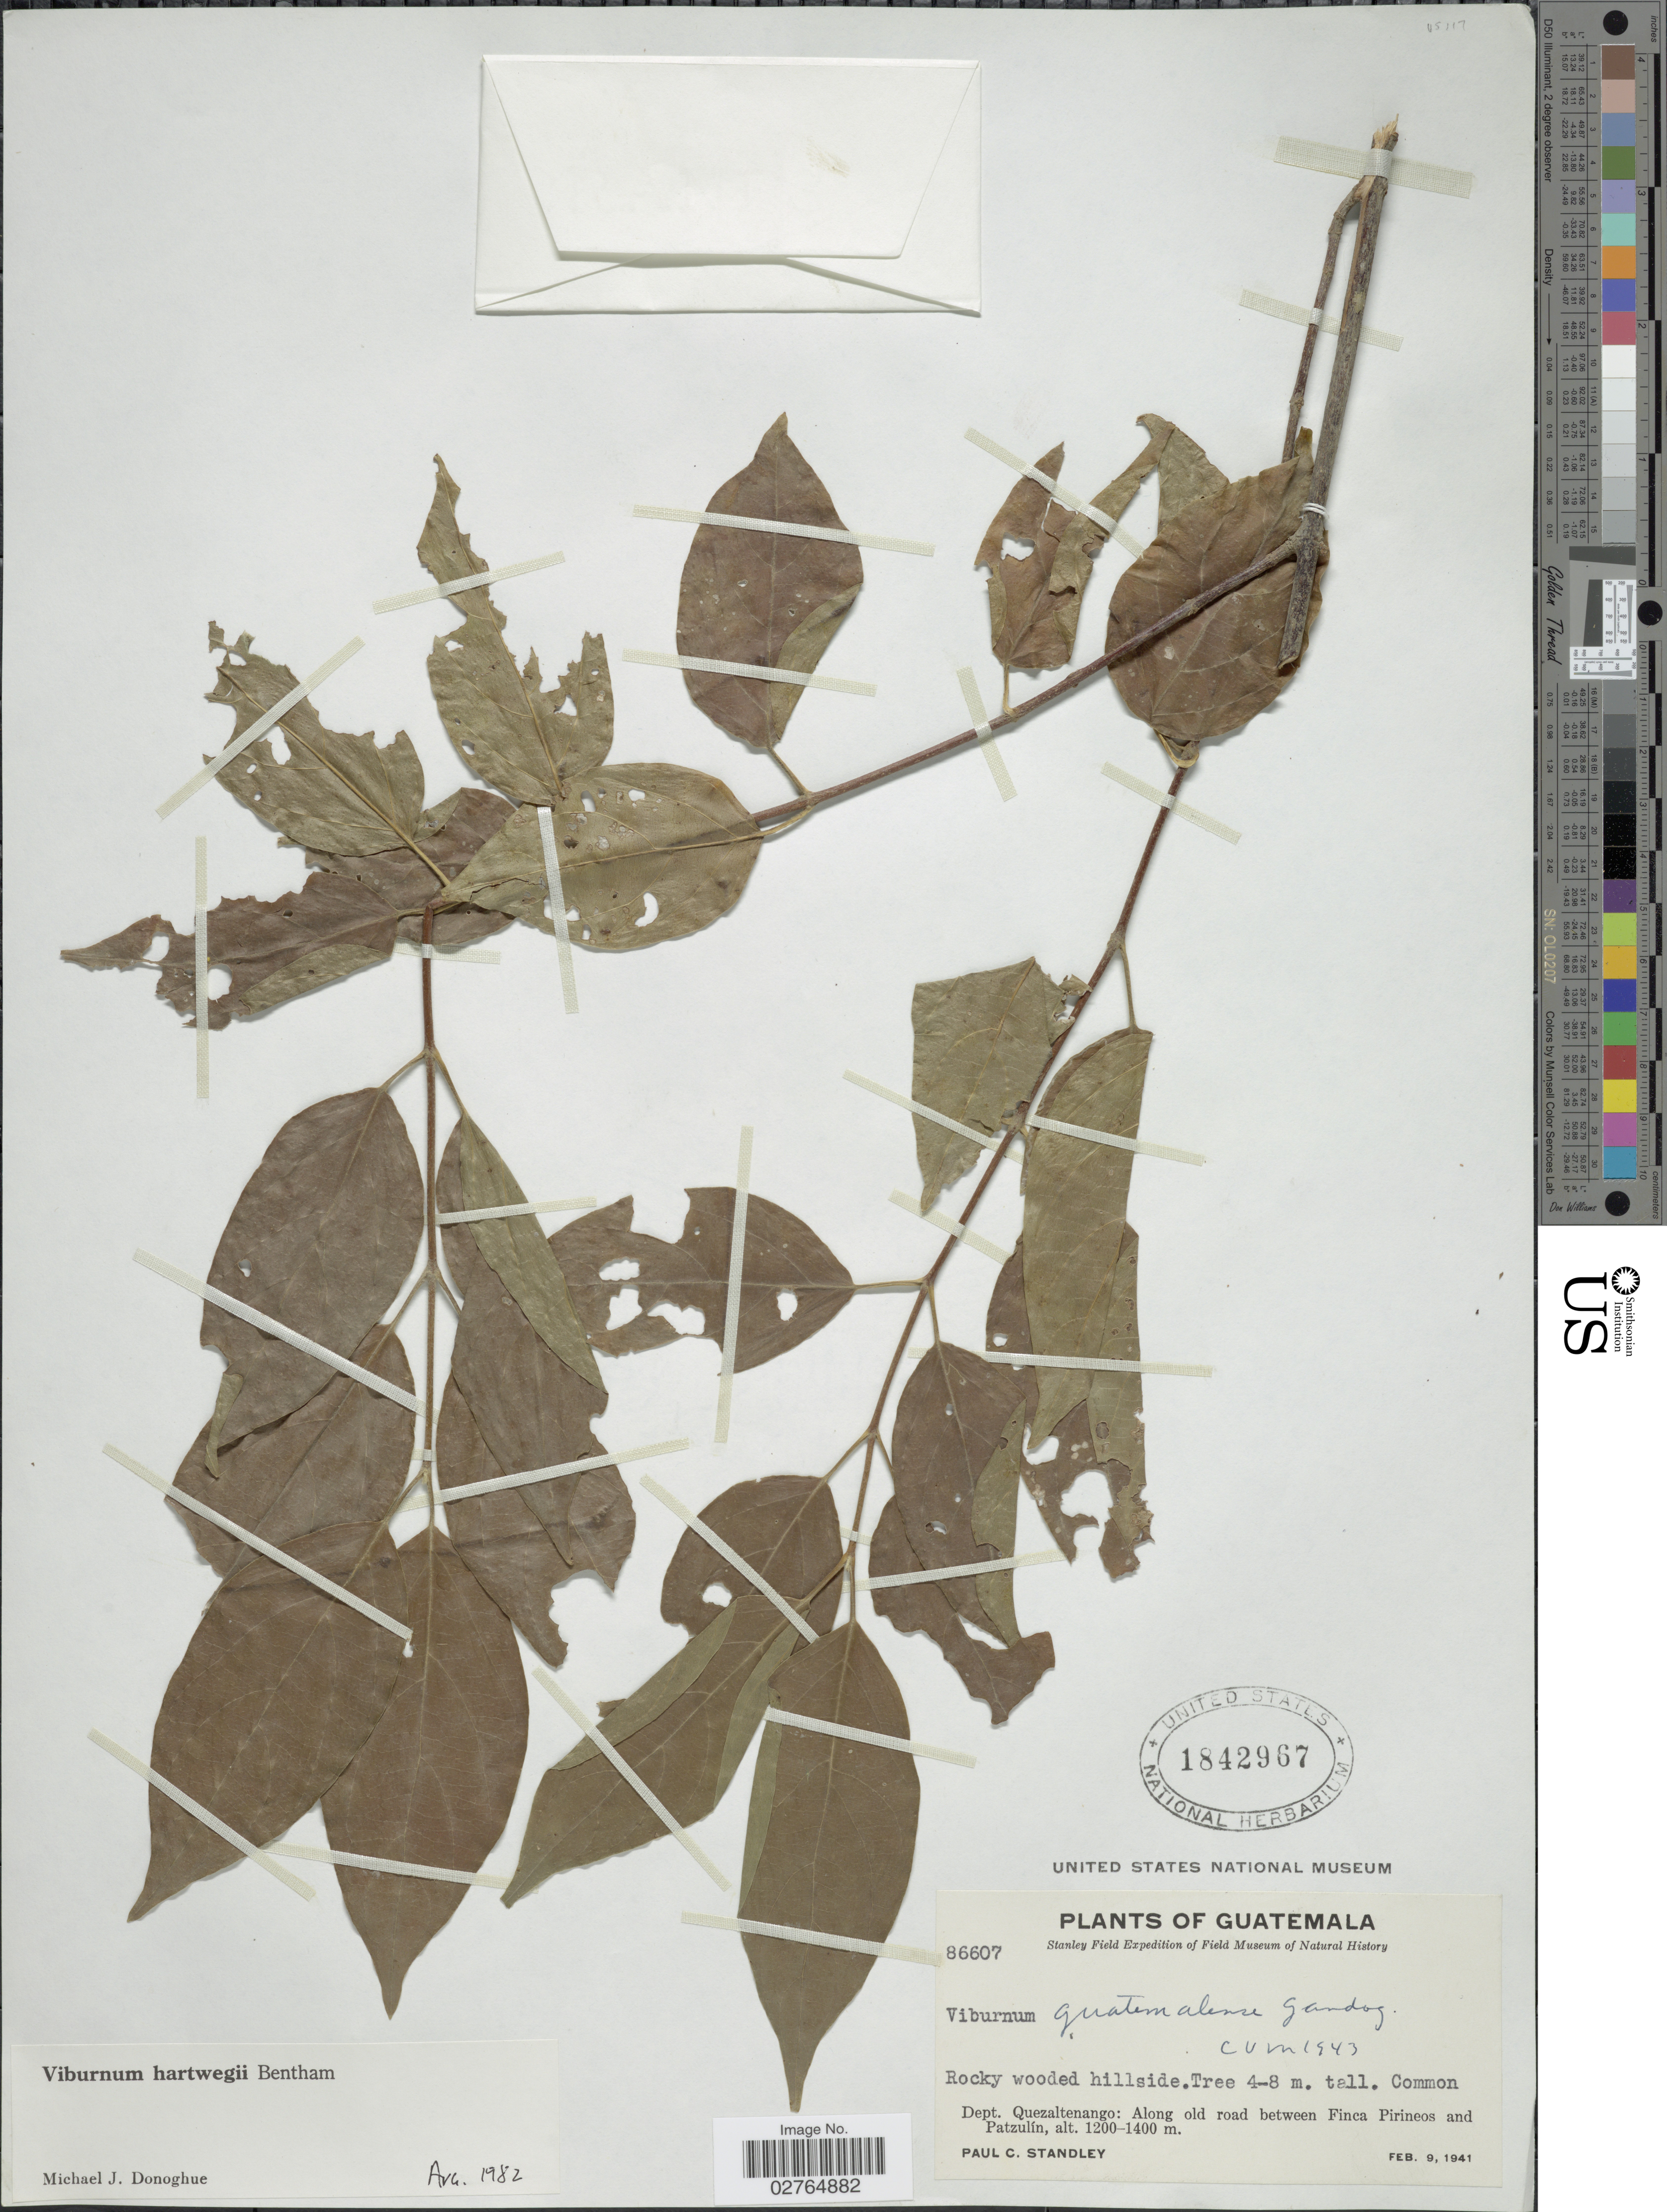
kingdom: Plantae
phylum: Tracheophyta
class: Magnoliopsida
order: Dipsacales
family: Viburnaceae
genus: Viburnum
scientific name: Viburnum hartwegii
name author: Benth.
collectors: P. C. Standley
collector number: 86607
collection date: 1941-02-09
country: Guatemala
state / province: Quetzaltenango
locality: Dept. Quezaltenango: Along old road between Finca Pirineos and Patzulín.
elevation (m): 1200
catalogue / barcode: US 1842967